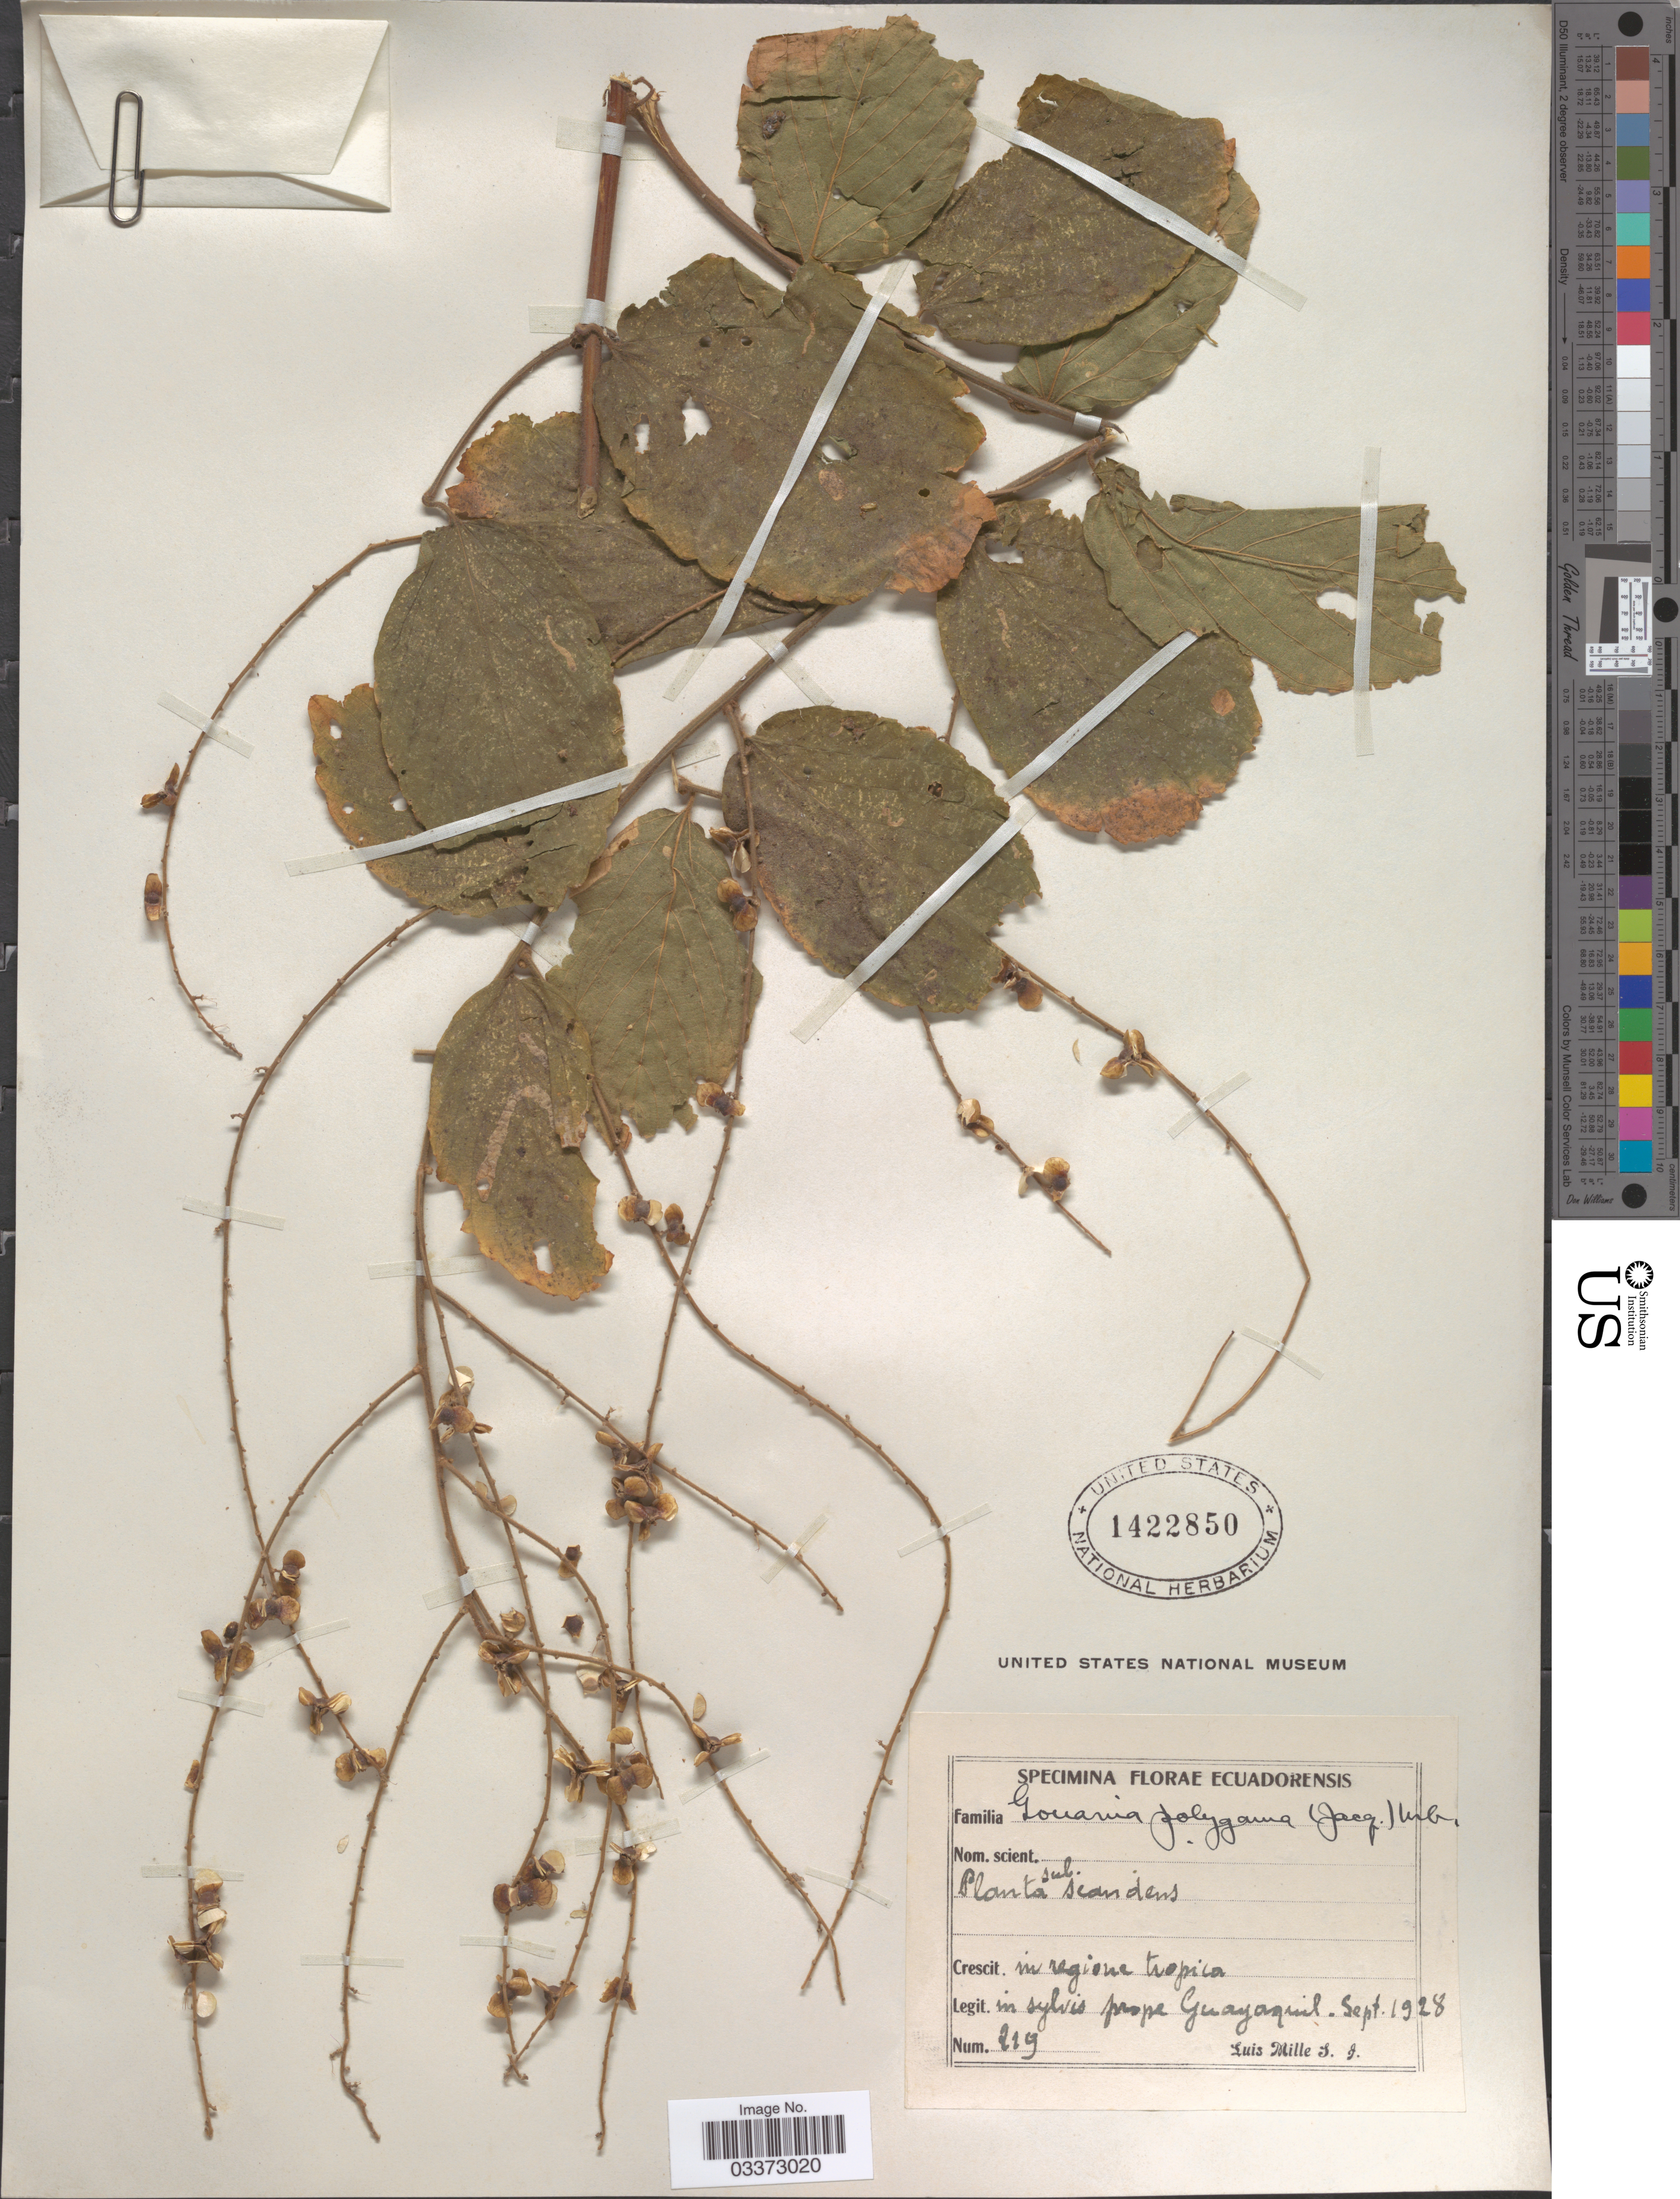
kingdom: Plantae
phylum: Tracheophyta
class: Magnoliopsida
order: Rosales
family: Rhamnaceae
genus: Gouania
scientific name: Gouania polygama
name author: (Jacq.) Urb.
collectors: L. Mille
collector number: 219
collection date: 1928-09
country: Ecuador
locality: In sylvis prope Guayaquil.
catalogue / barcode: US 1422850